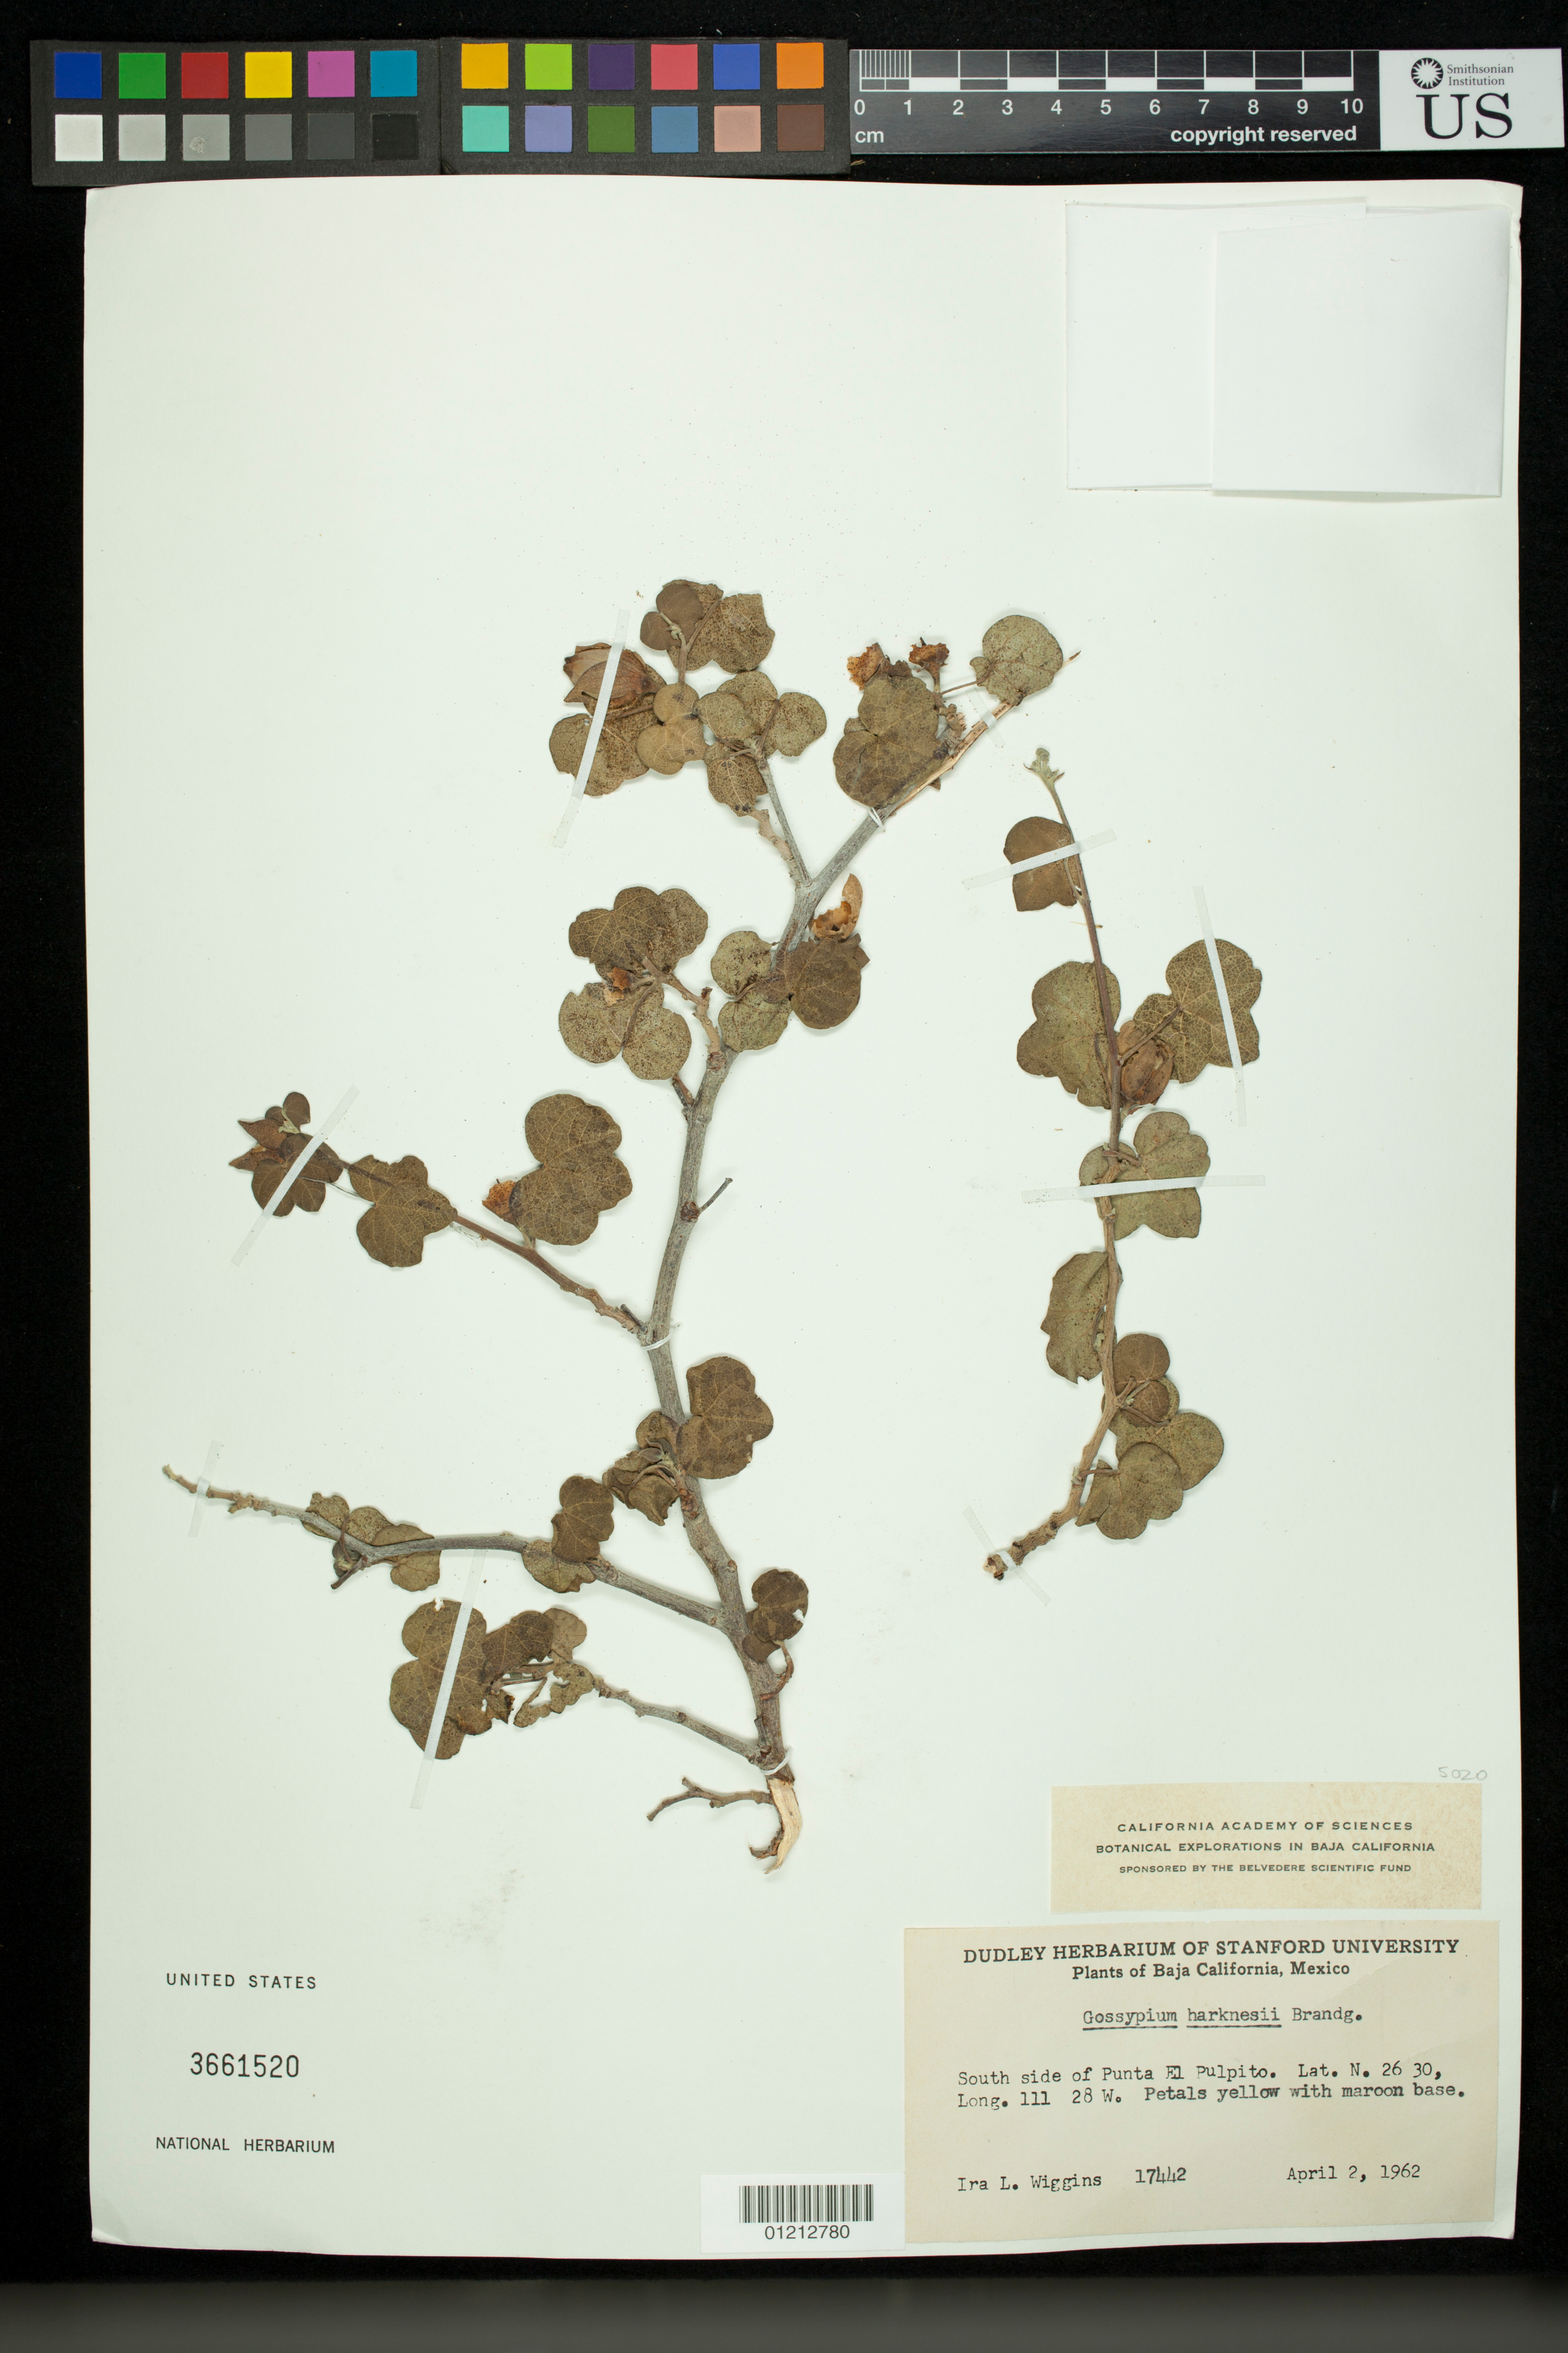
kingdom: Plantae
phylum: Tracheophyta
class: Magnoliopsida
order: Malvales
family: Malvaceae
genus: Gossypium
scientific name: Gossypium harknessii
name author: Brandegee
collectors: I. L. Wiggins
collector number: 17442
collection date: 1962-04-02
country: Mexico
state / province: Baja California Sur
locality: South side of Punta El Pulpito.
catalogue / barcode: US 3661520